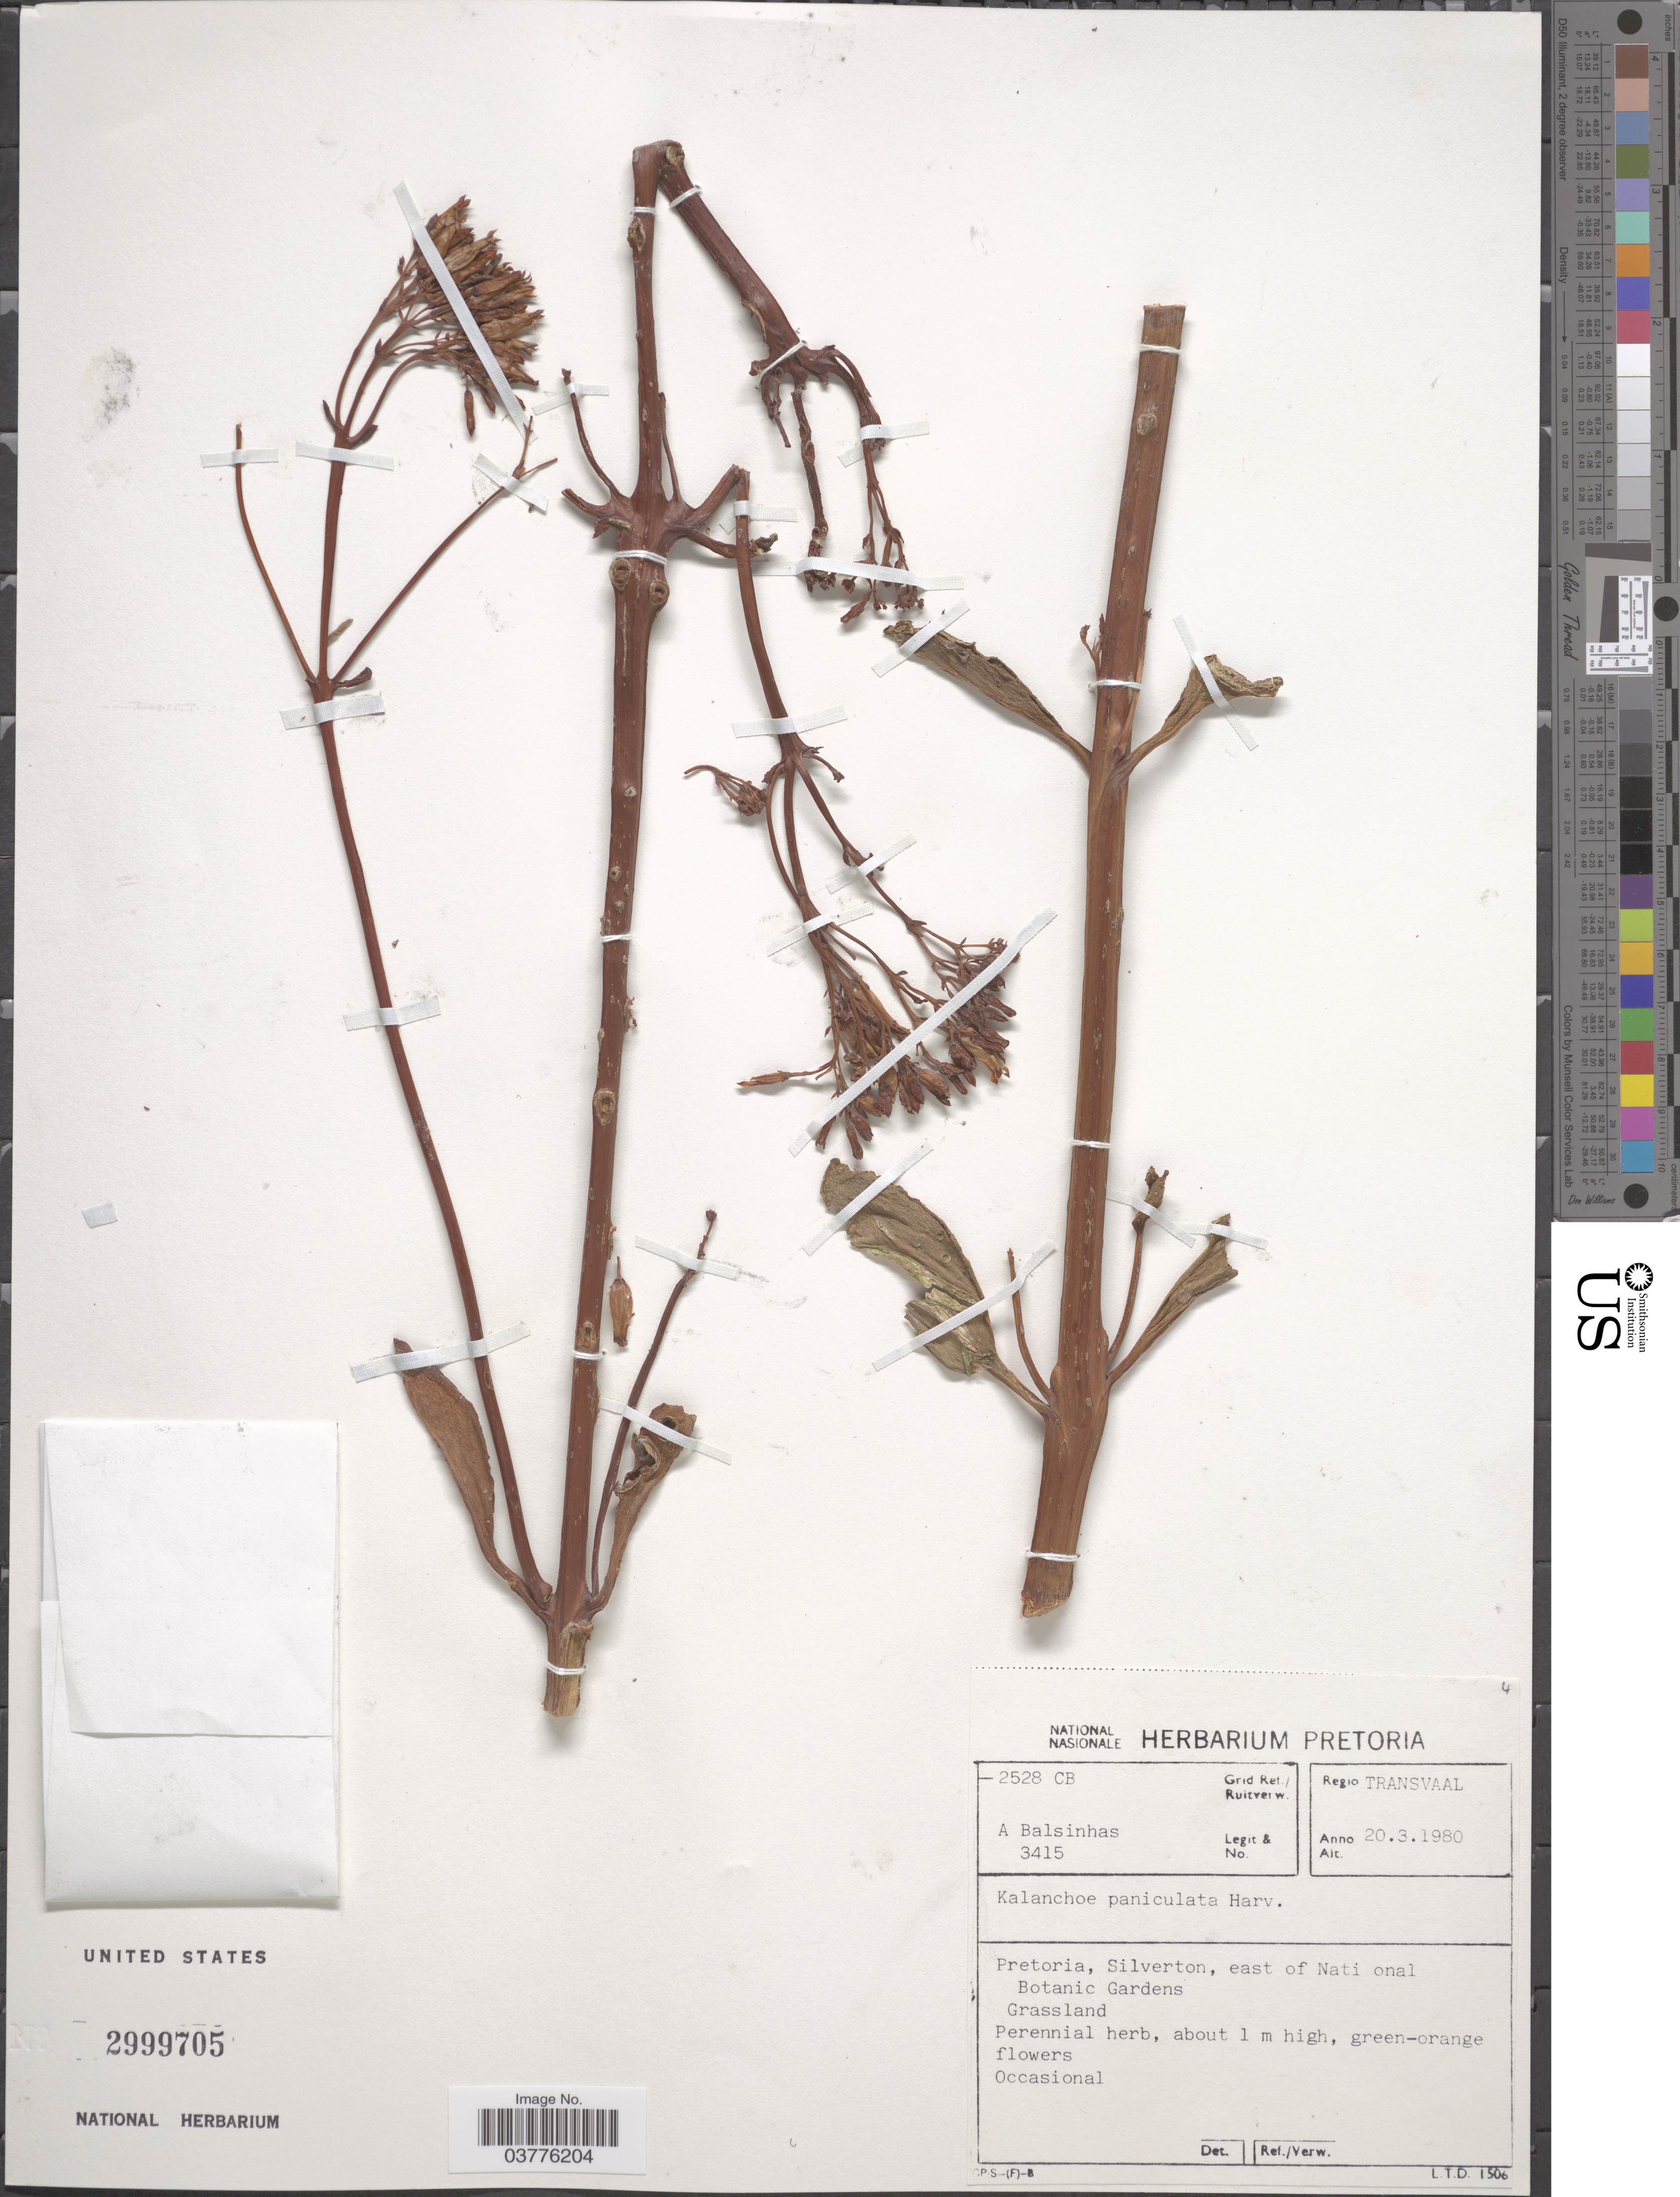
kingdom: Plantae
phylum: Tracheophyta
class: Magnoliopsida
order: Saxifragales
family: Crassulaceae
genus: Kalanchoe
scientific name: Kalanchoe paniculata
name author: Harv.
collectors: A. A. Balsinhas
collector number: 3415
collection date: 1980-03-20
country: South Africa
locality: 2528 CB Grid Ref./ Ruitverw. Regio Transvaal. Pretoria, Silverton, east of National Botanic Gardens.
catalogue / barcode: US 2999705